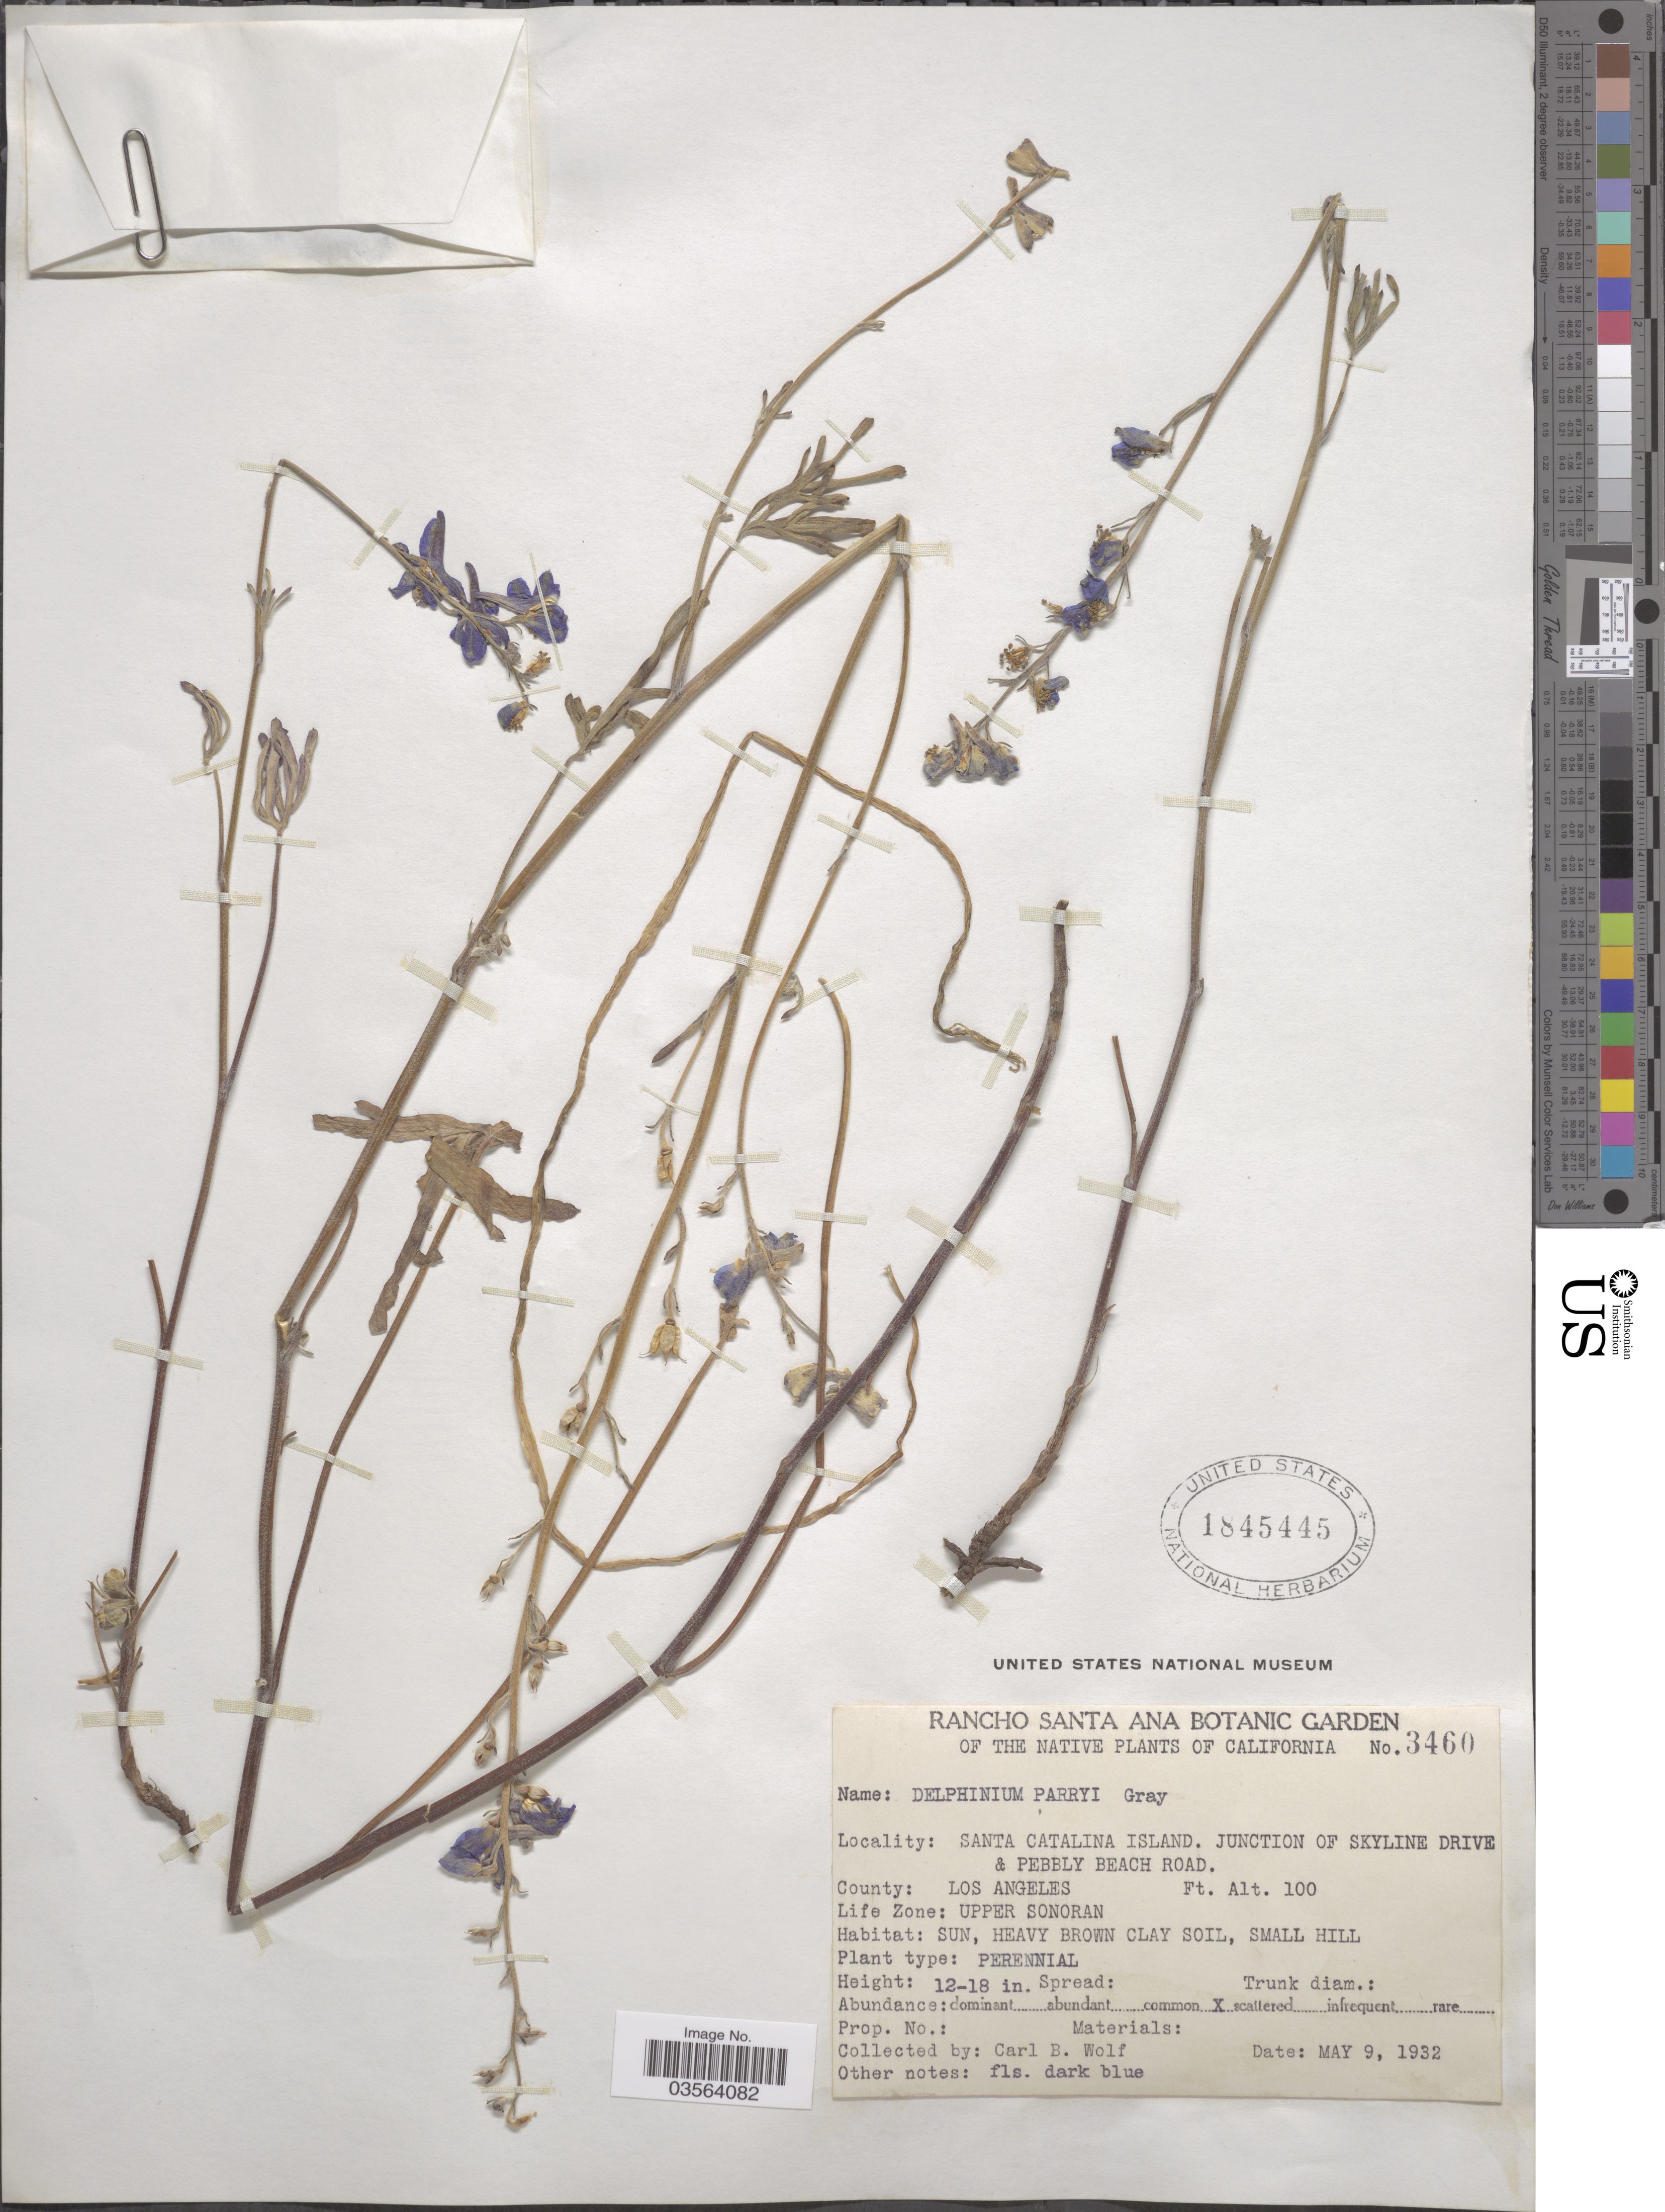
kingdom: Plantae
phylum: Tracheophyta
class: Magnoliopsida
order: Ranunculales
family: Ranunculaceae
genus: Delphinium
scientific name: Delphinium parryi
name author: A. Gray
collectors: C. B. Wolf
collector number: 3460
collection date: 1932-05-09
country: United States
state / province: California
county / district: Los Angeles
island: Santa Catalina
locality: Santa Catalina Island. Junction of Skyline Drive & Pebbly Beach Road. County: Los Angeles. Life Zone: Upper Sonoran.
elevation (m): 30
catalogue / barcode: US 1845445